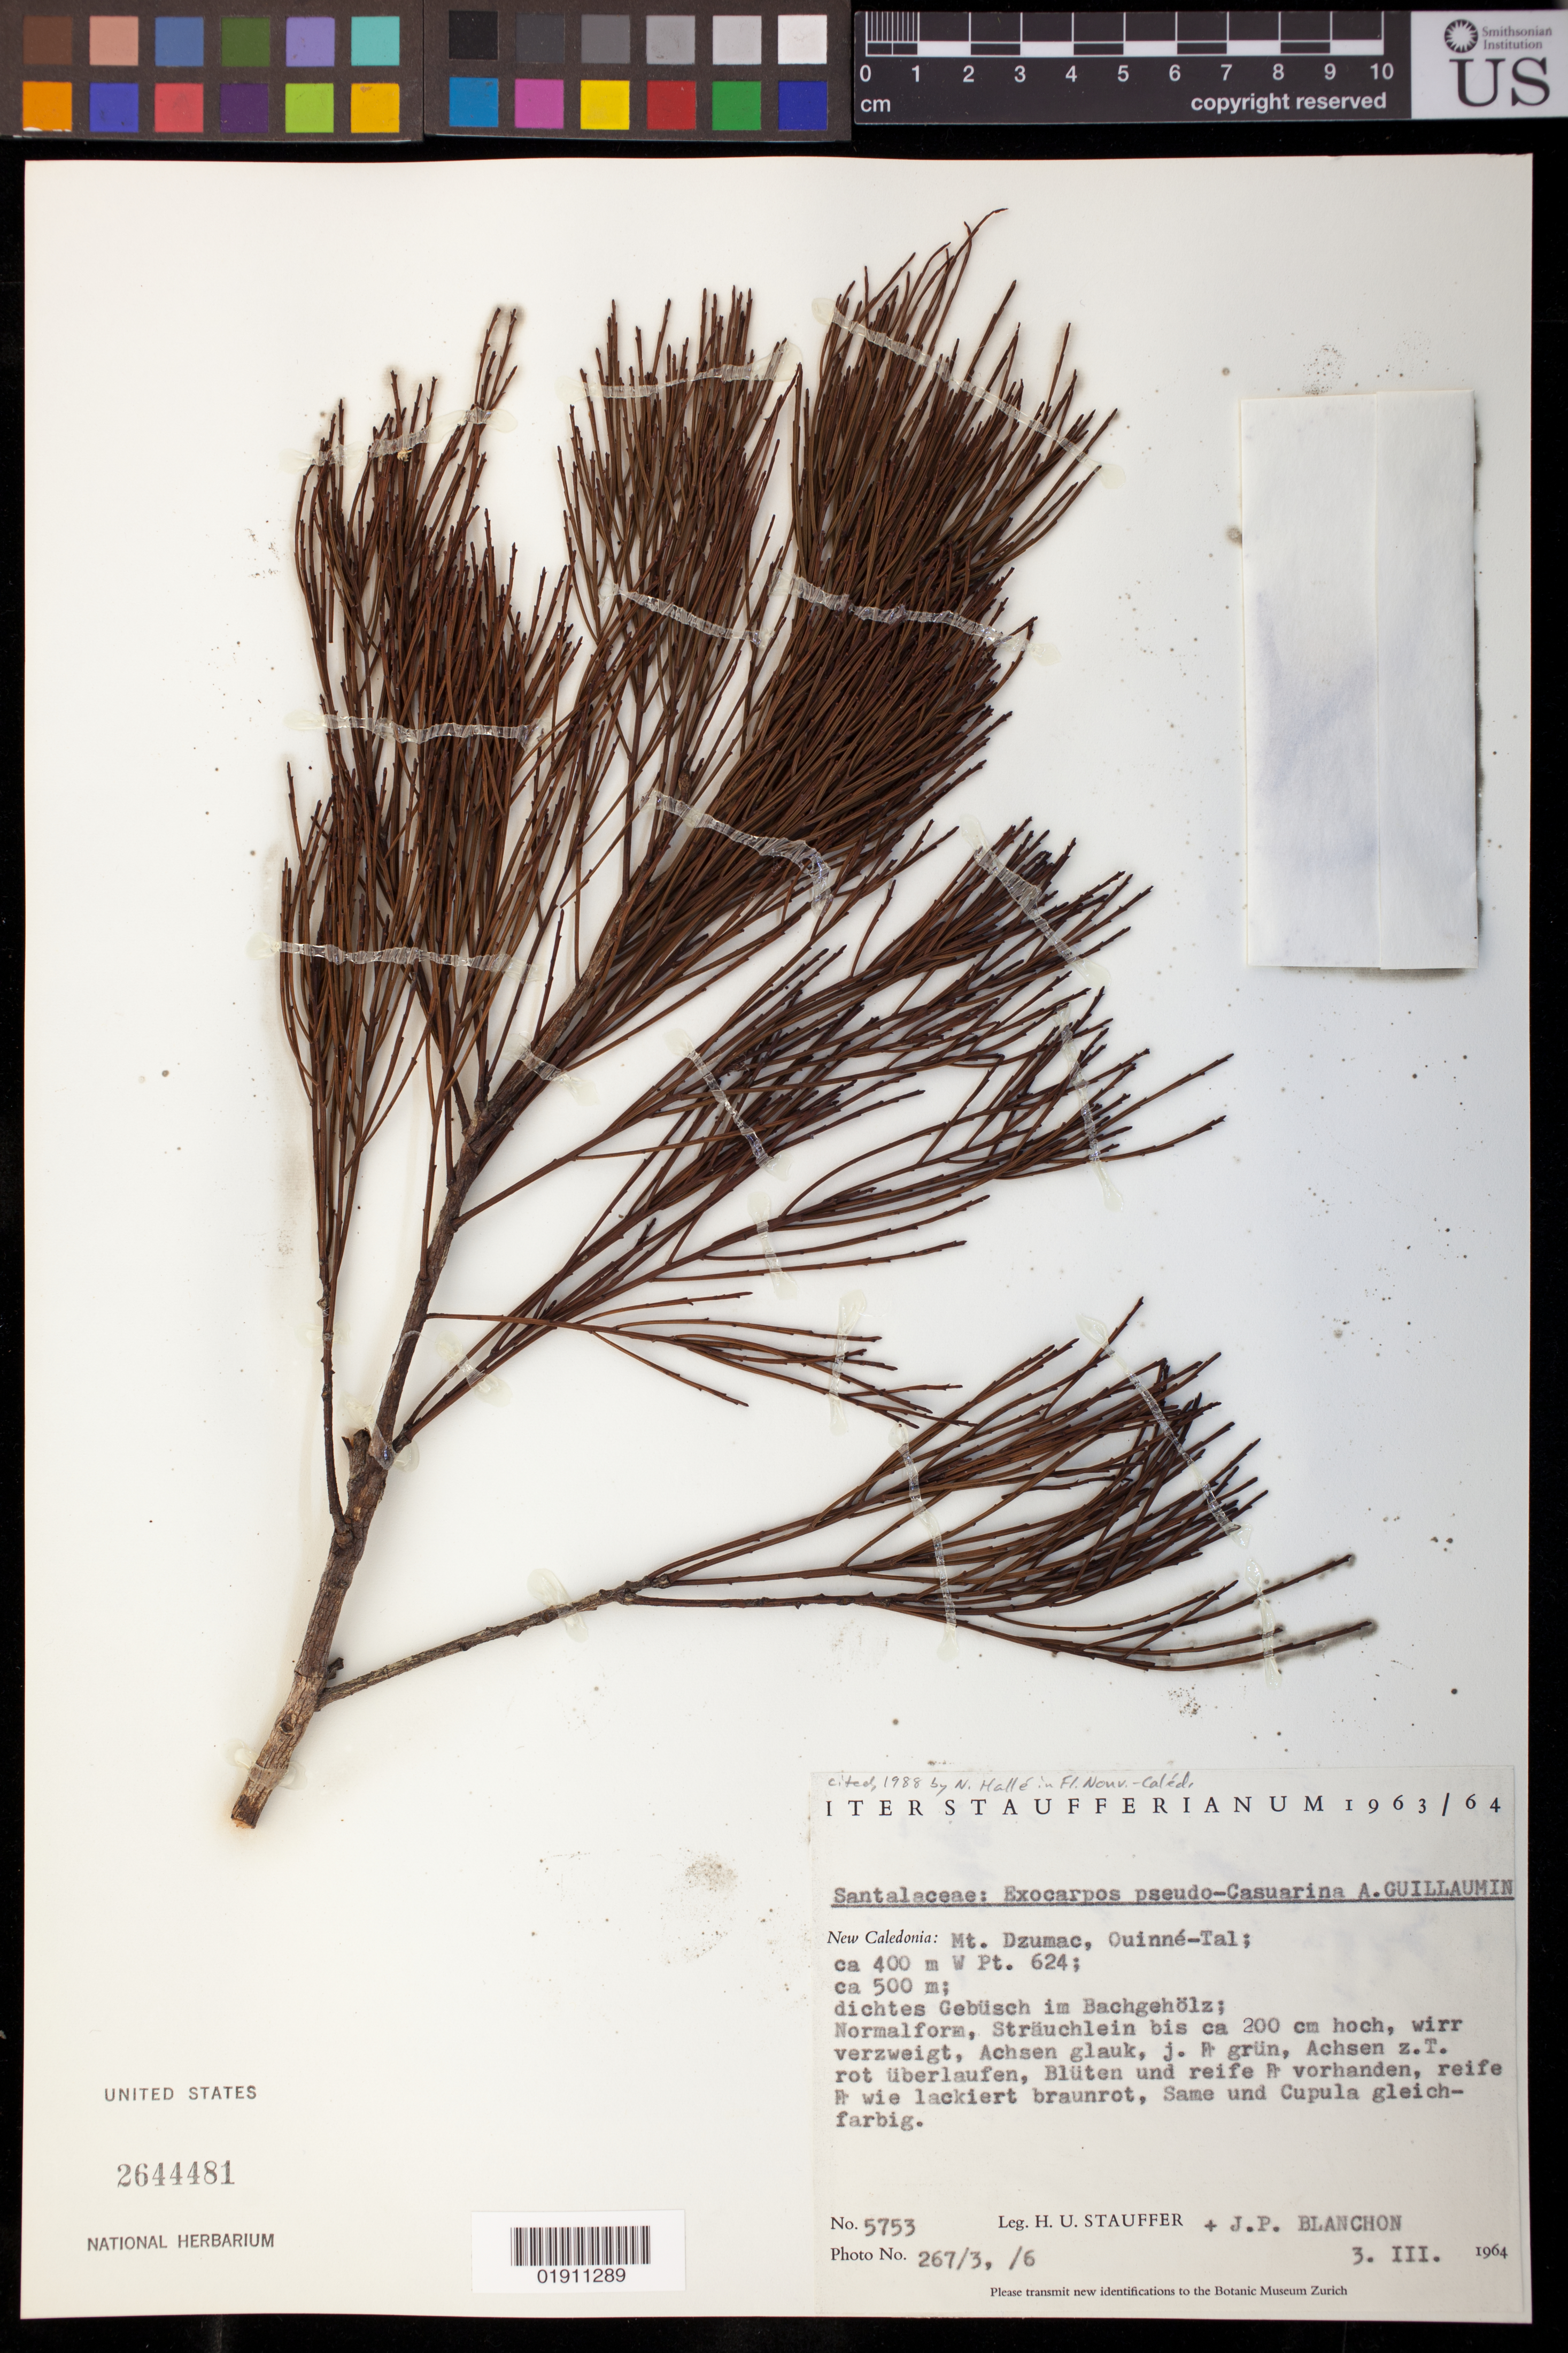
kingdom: Plantae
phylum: Tracheophyta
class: Magnoliopsida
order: Santalales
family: Santalaceae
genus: Exocarpos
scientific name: Exocarpos pseudocasuarina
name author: Guillaumin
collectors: H. U. Stauffer & J. Blanchon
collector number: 5753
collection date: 1964-03-03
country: New Caledonia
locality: Mt. Dzumac, Ouinné-Tal; ca 400 m W Pt. 624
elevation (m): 500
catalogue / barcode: US 2644481